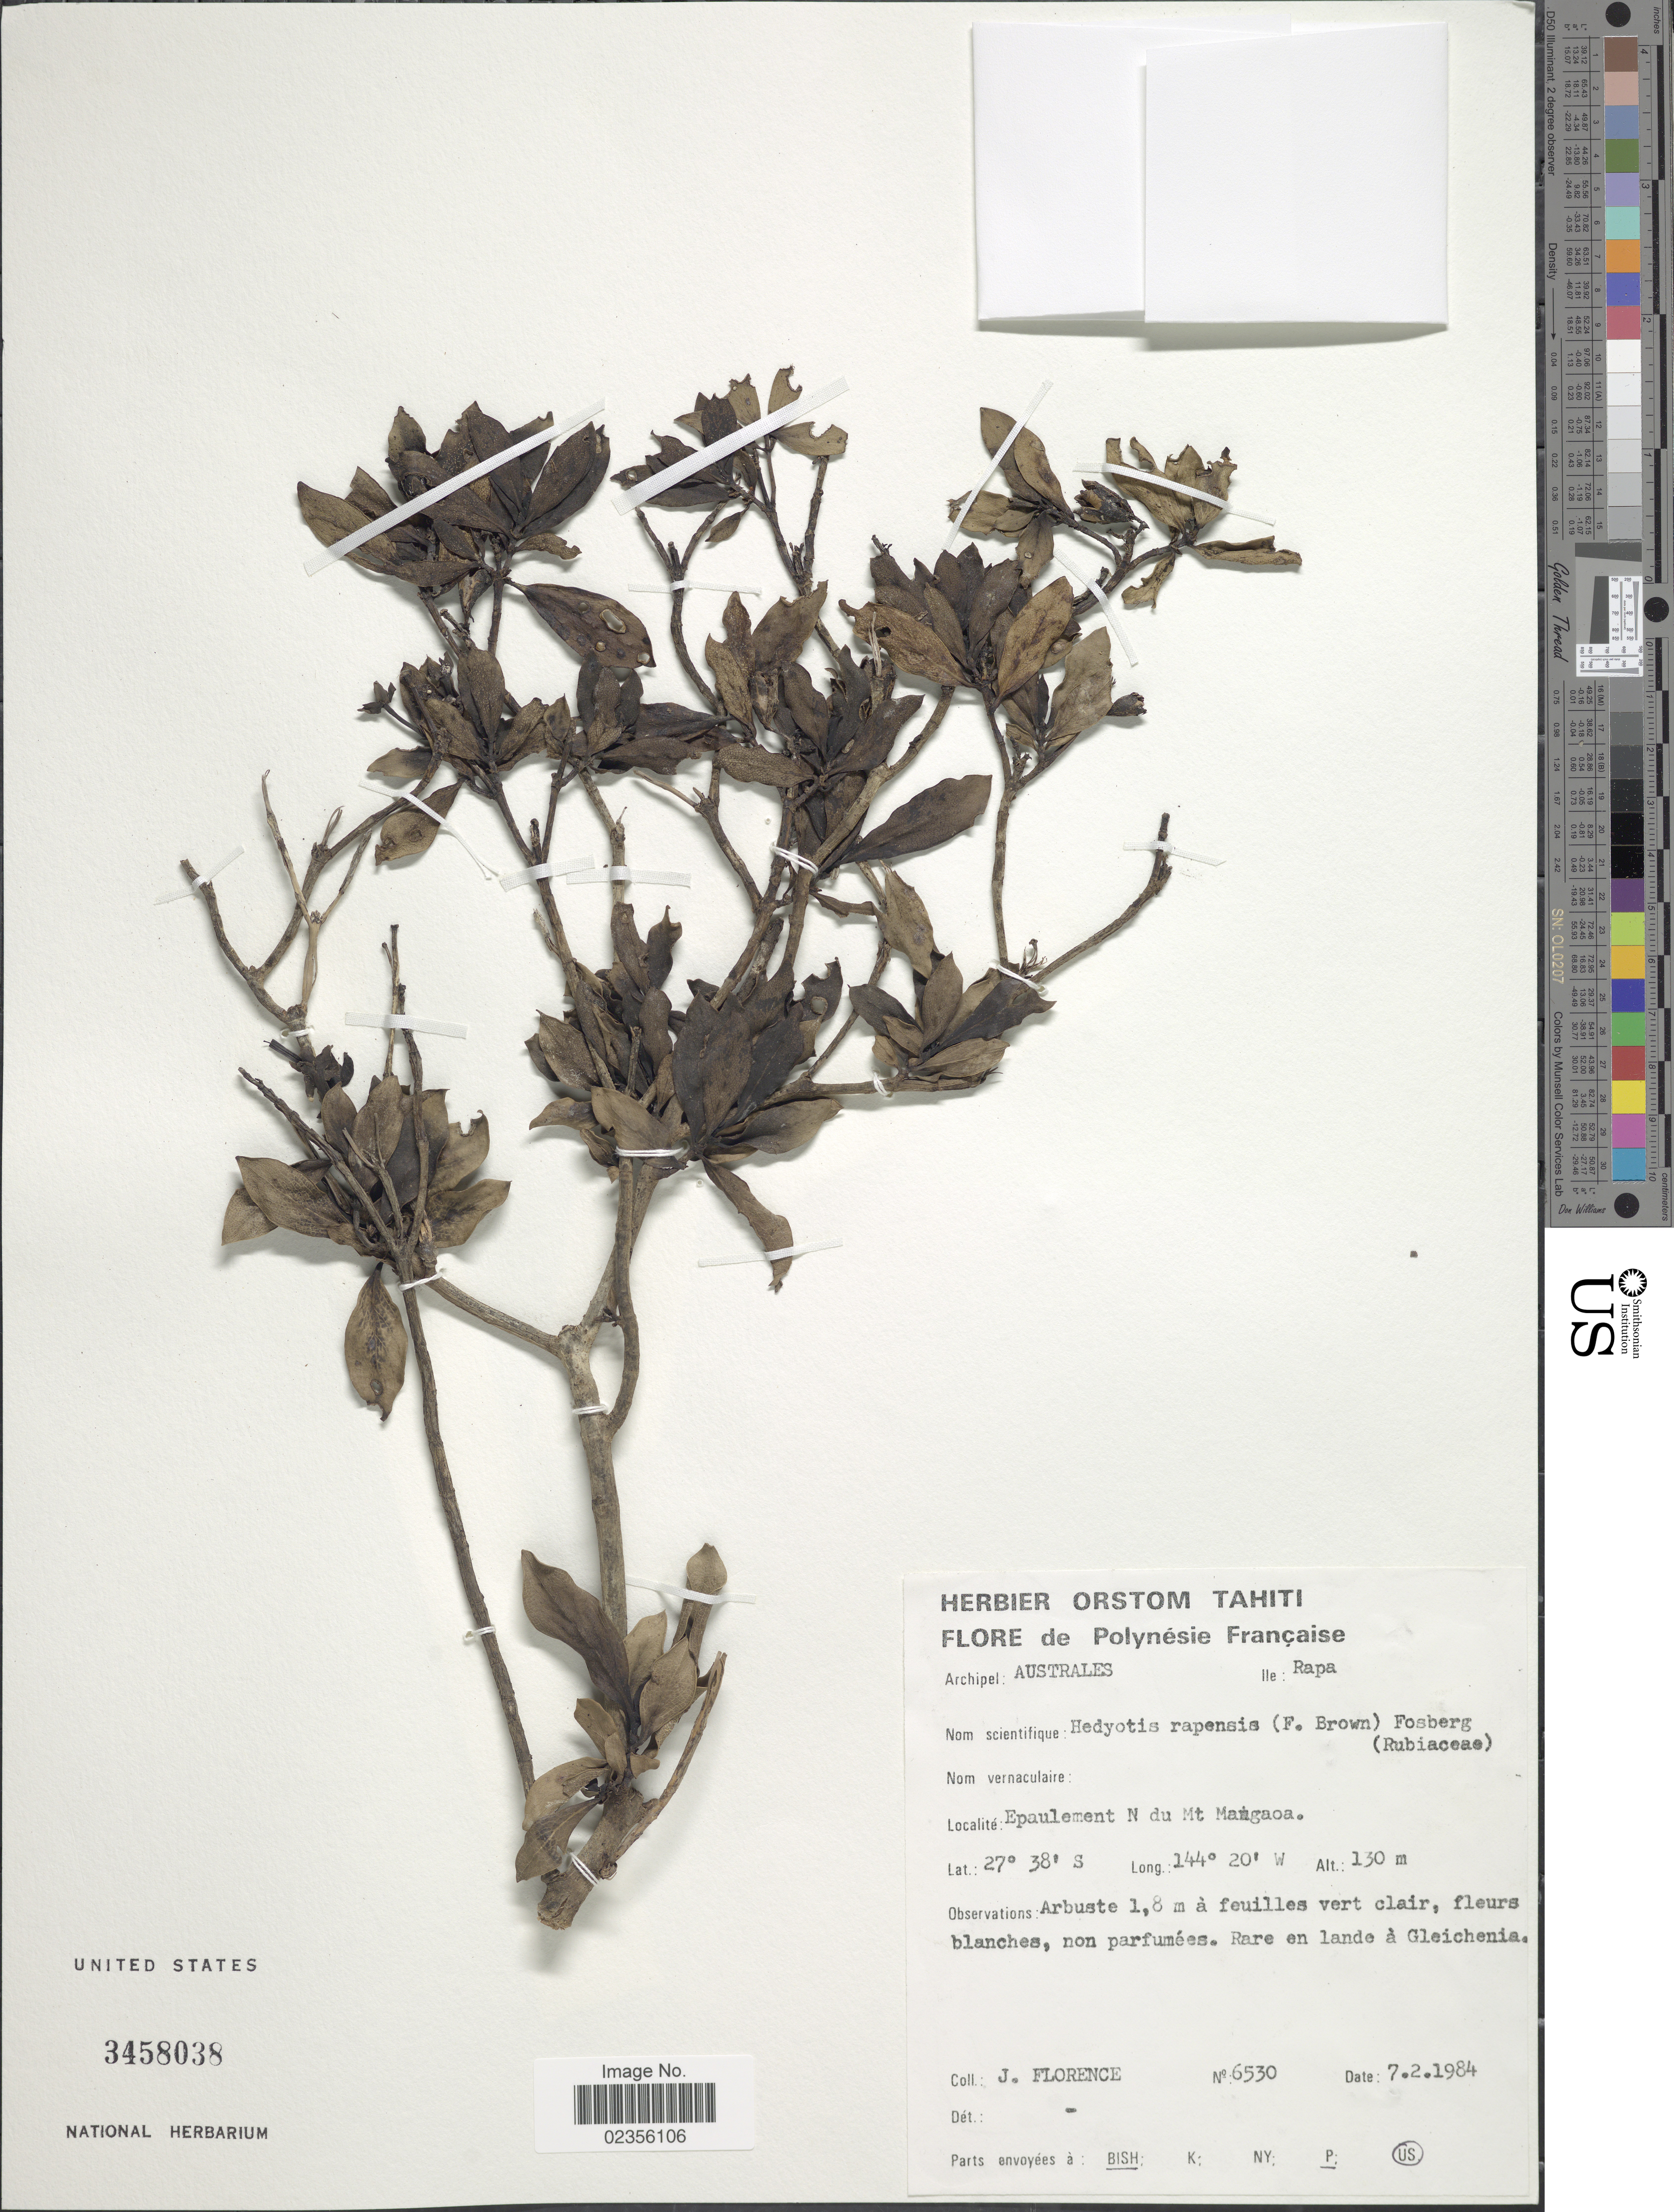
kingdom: Plantae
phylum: Tracheophyta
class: Magnoliopsida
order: Gentianales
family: Rubiaceae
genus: Kadua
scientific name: Kadua rapensis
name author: F. Br.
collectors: J. Florence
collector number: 6530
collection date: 1984-02-07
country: French Polynesia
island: Rapa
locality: Polynesie Francaise. Archipel: Australes. Ile: Rapa. Epaulement N du Mt Mangaoa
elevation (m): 130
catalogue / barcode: US 3458038